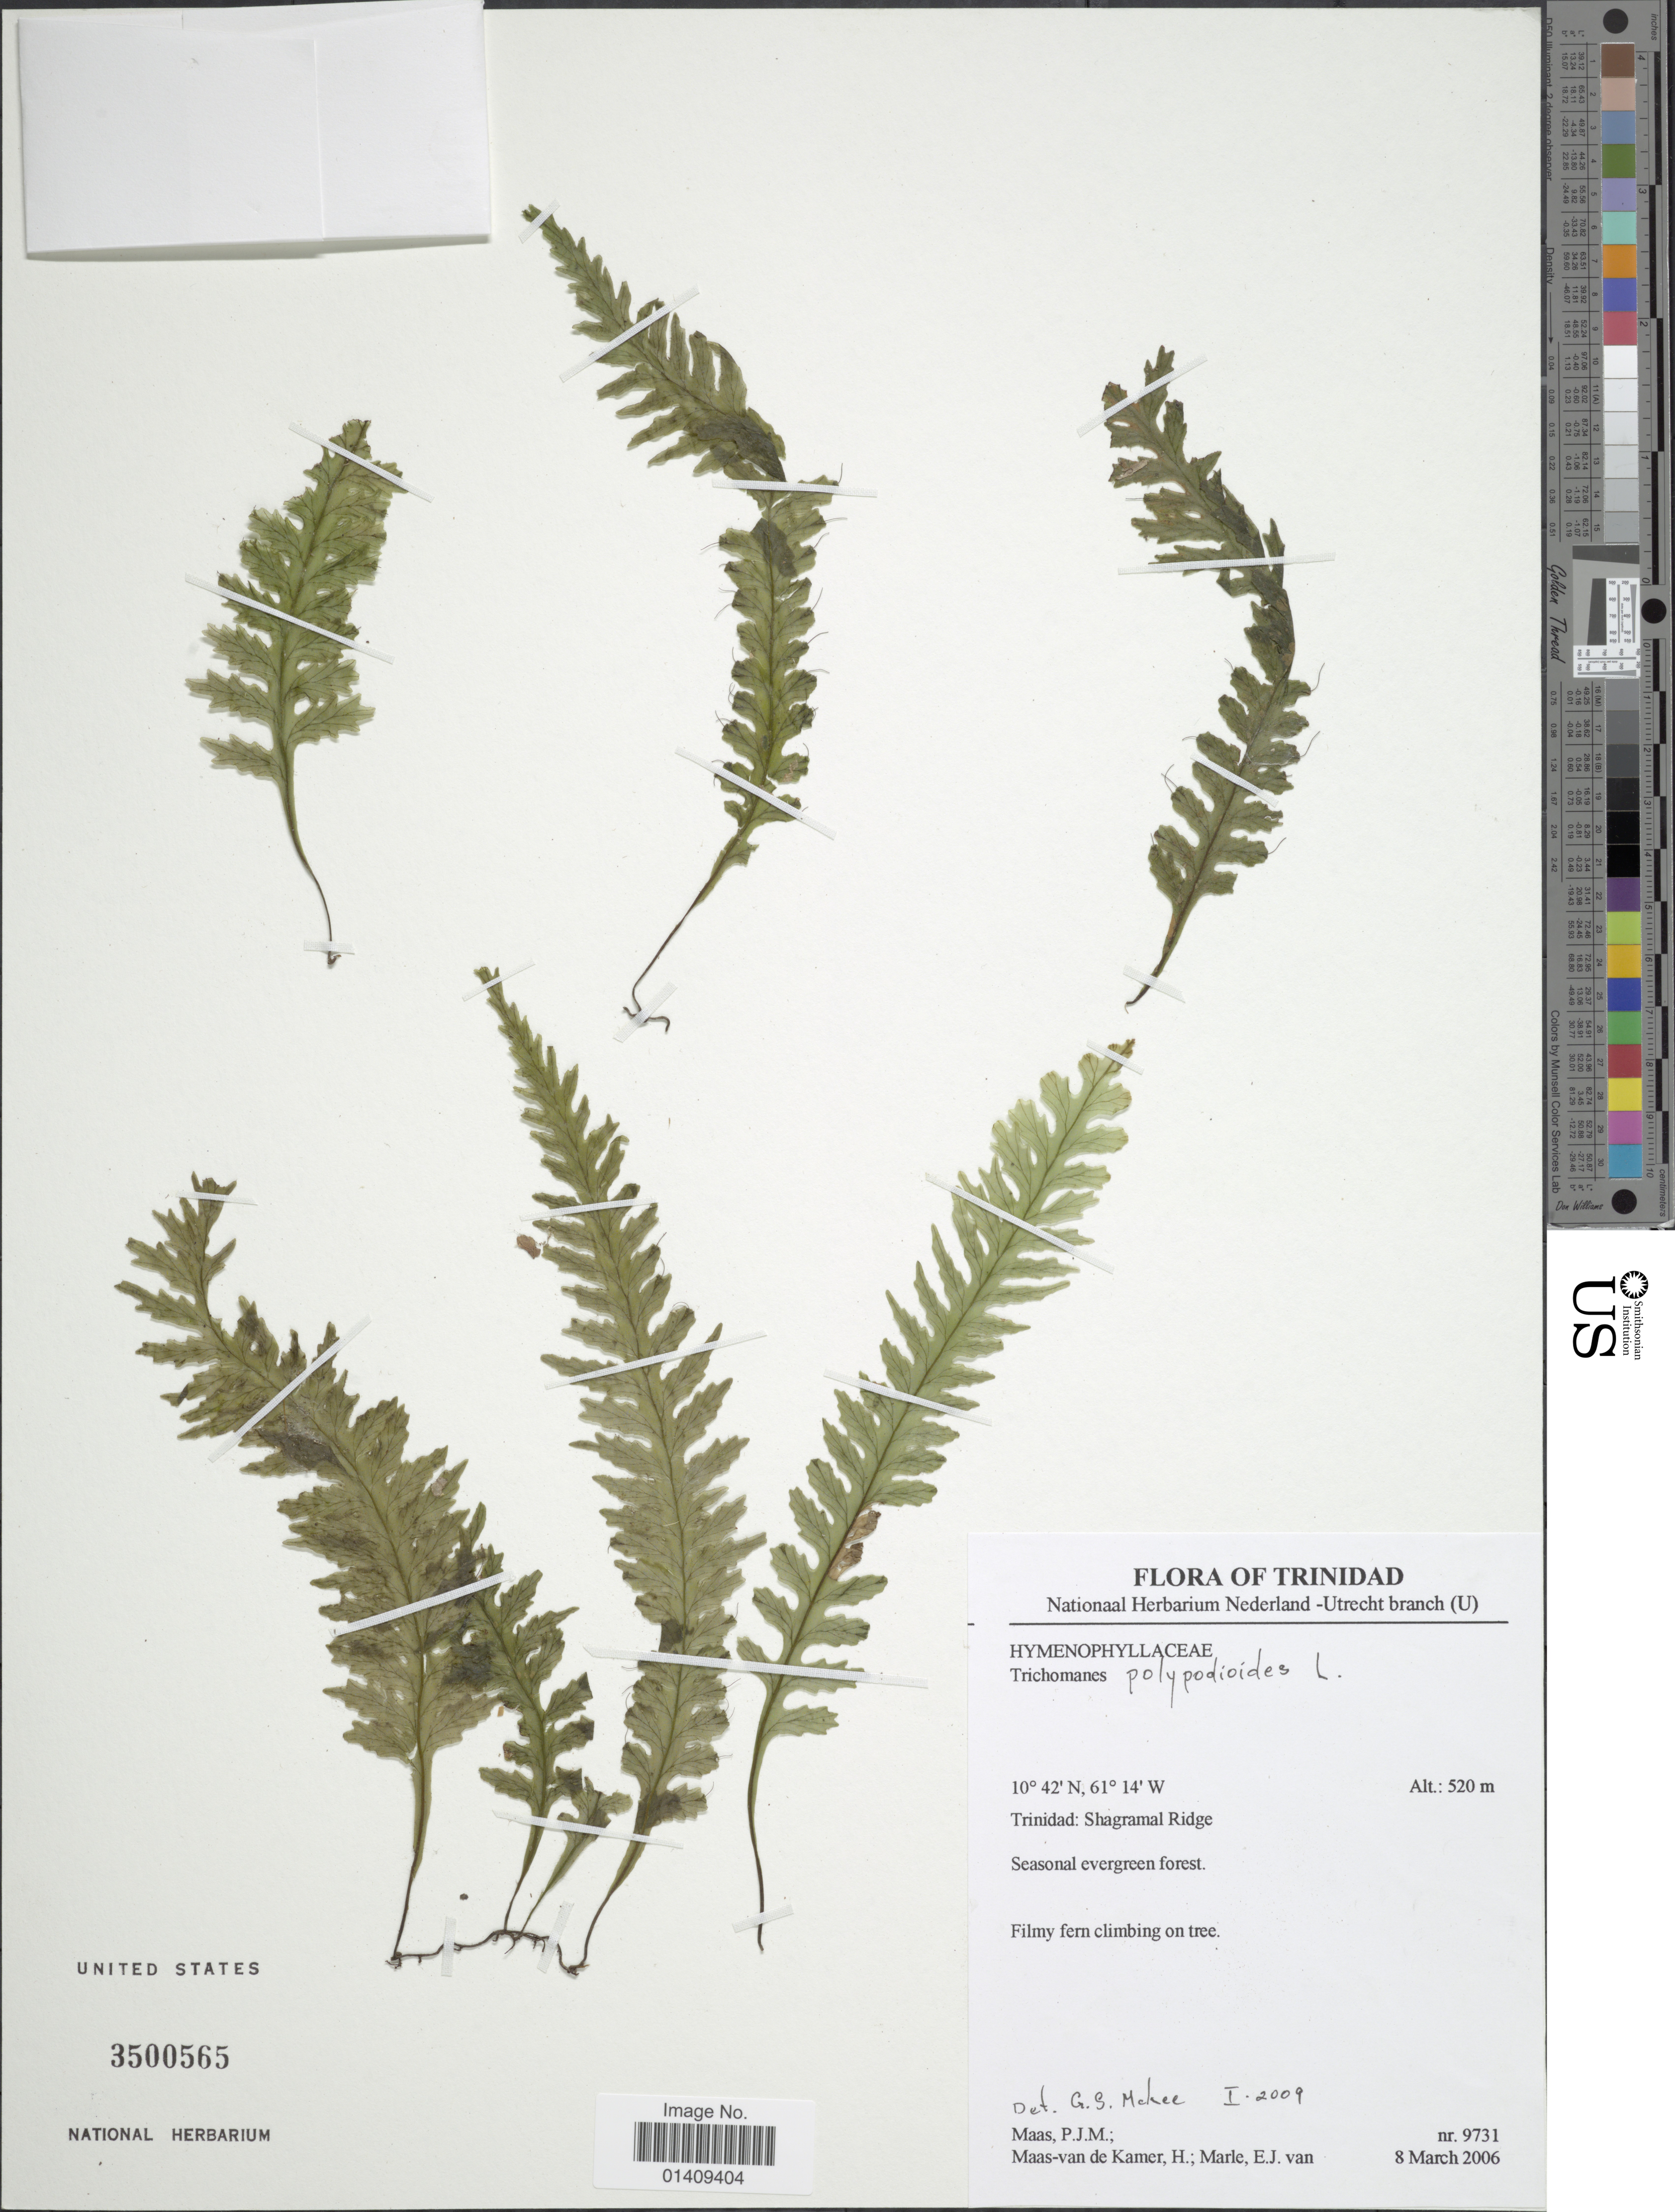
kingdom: Plantae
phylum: Tracheophyta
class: Polypodiopsida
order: Hymenophyllales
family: Hymenophyllaceae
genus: Trichomanes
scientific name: Trichomanes polypodioides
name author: L.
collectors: P. Maas, H. Maas van de Kamer & E. Marle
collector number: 9731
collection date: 2006-03-08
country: Trinidad and Tobago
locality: Trinidad: Shagramal ridge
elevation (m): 520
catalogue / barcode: US 3500565